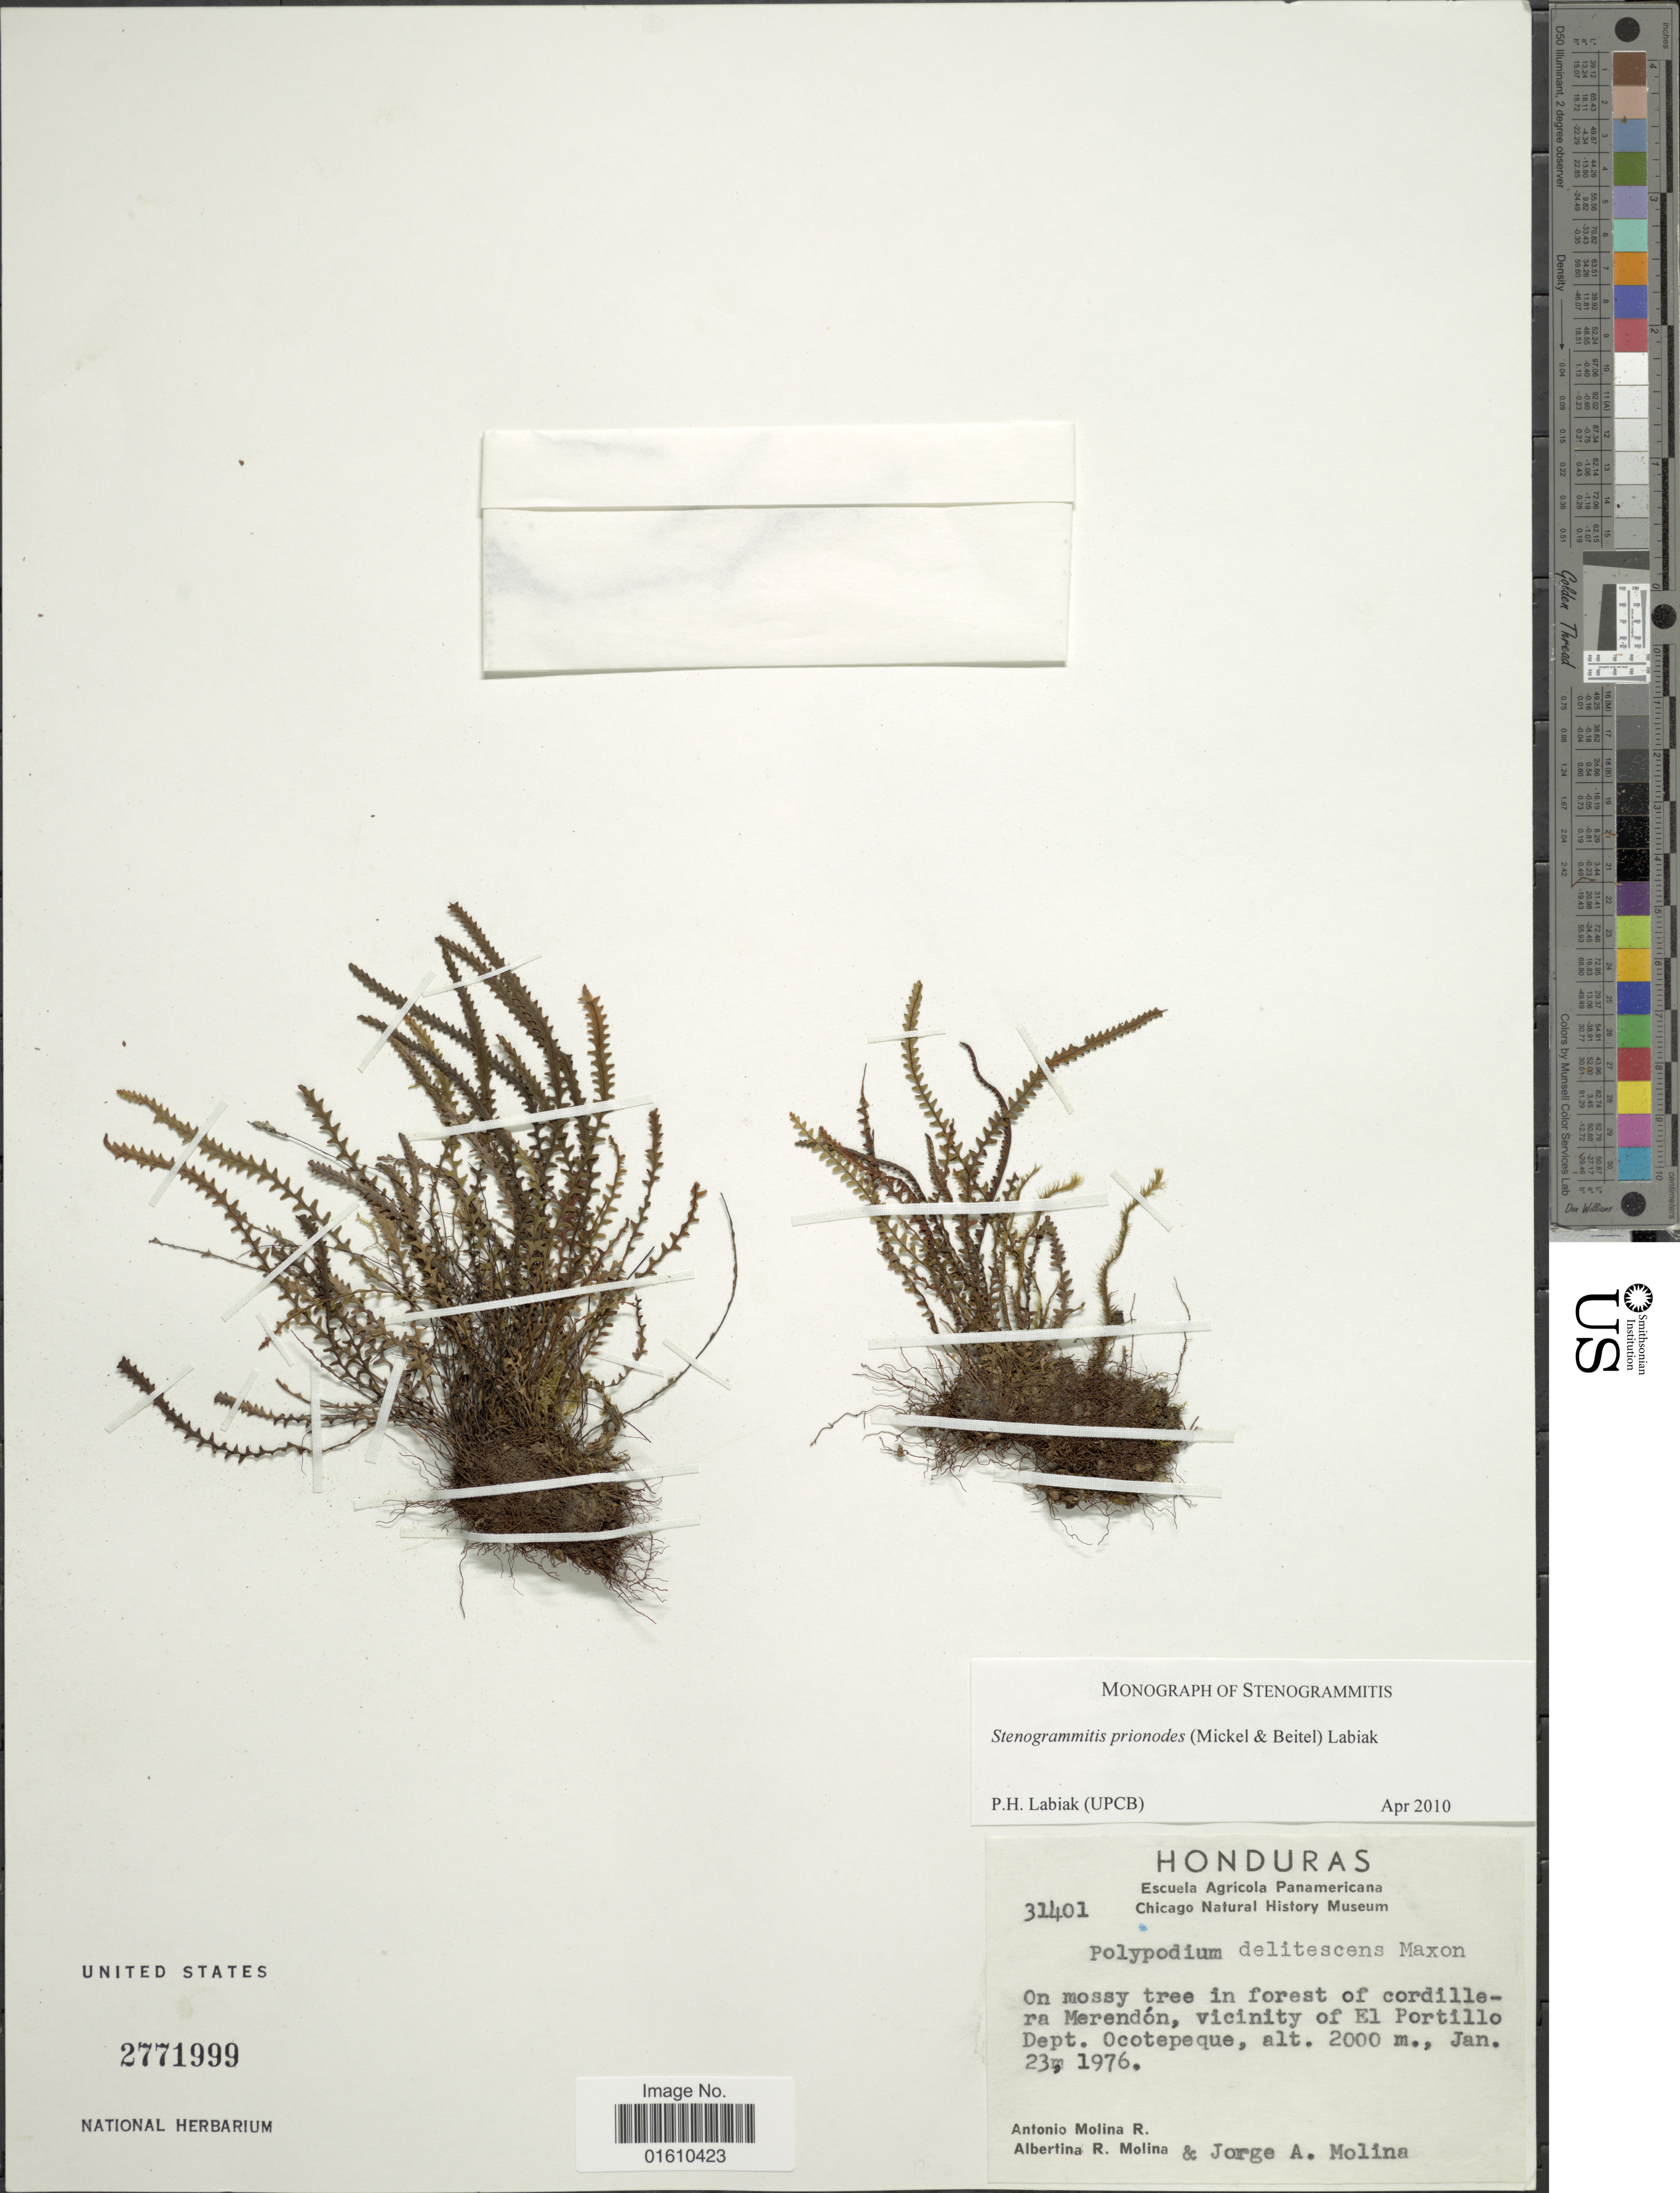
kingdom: Plantae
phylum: Tracheophyta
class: Polypodiopsida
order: Polypodiales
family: Polypodiaceae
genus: Stenogrammitis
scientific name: Stenogrammitis prionodes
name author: (Mickel & Beitel) Labiak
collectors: A. Molina R., A. R. Molina & J. A. Molina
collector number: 31401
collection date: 1976-01-23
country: Honduras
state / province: Ocotepeque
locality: On mossy tree in forest of cordillera Merendón, vicinity of El Portillo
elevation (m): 2000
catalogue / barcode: US 2771999